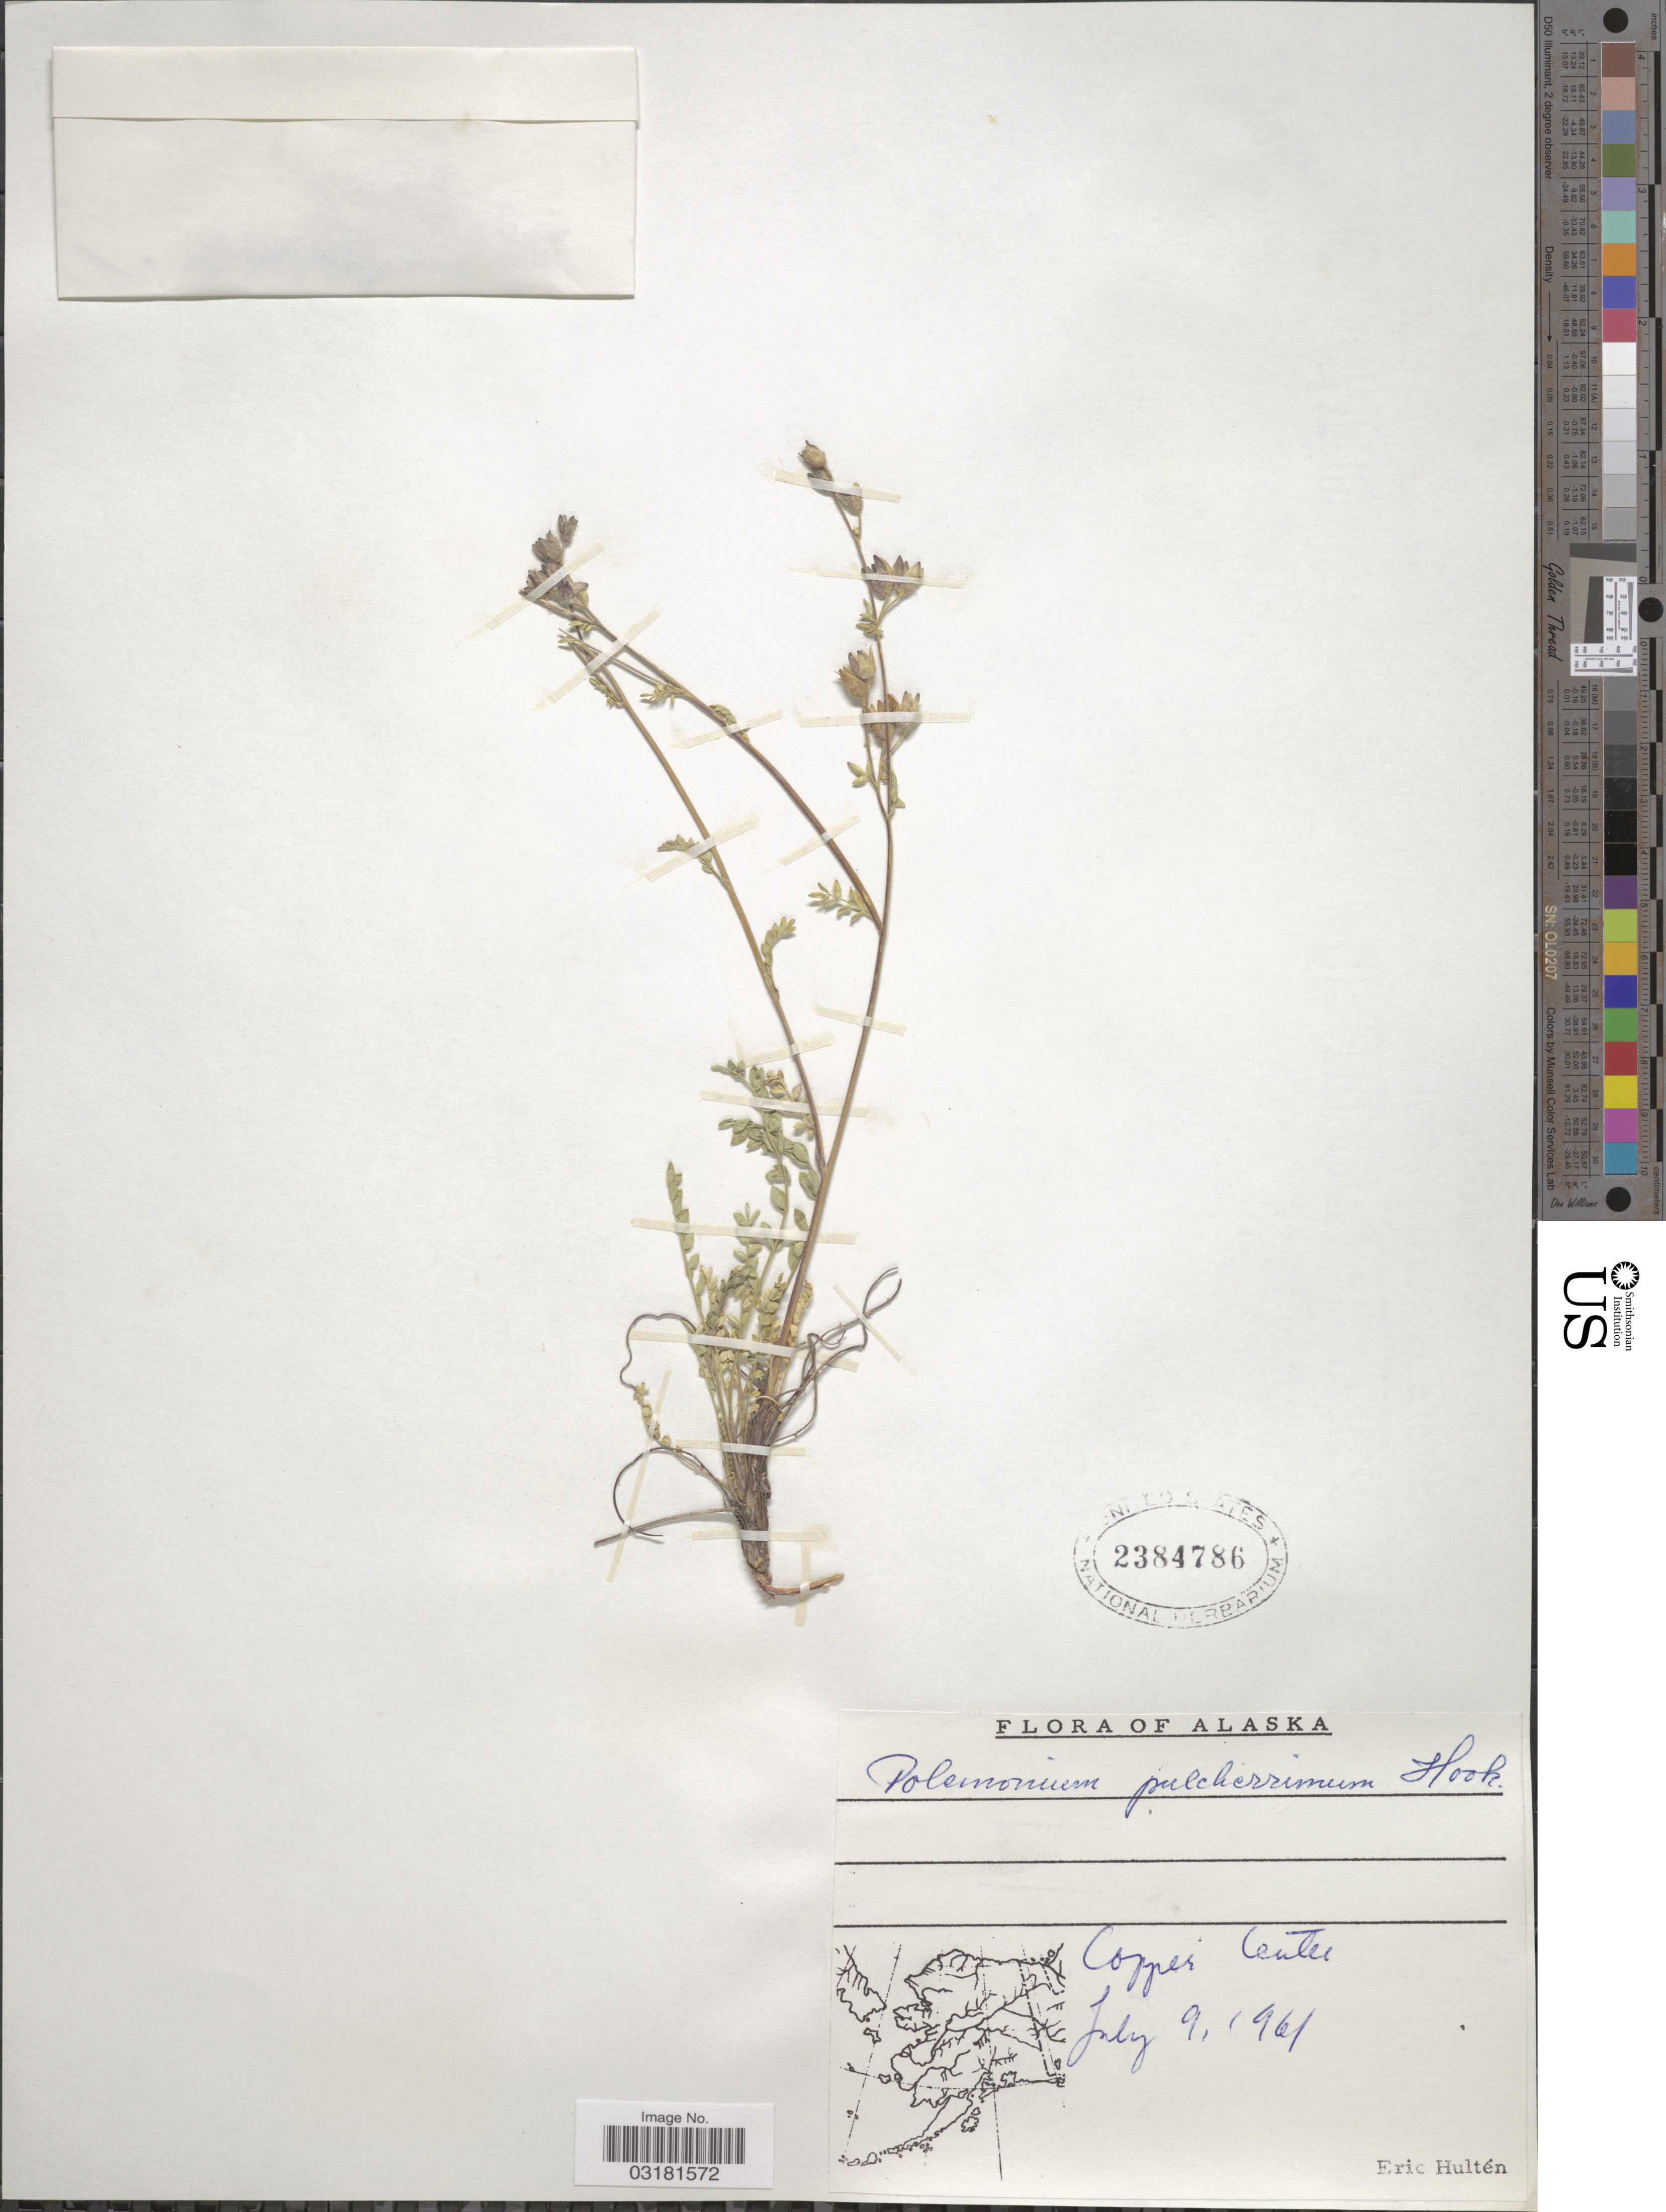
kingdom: Plantae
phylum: Tracheophyta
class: Magnoliopsida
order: Ericales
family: Polemoniaceae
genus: Polemonium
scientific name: Polemonium pulcherrimum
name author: Hook.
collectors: E. G. Hultén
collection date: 1961-07-09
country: United States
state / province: Alaska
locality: Copper Center.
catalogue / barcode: US 2384786